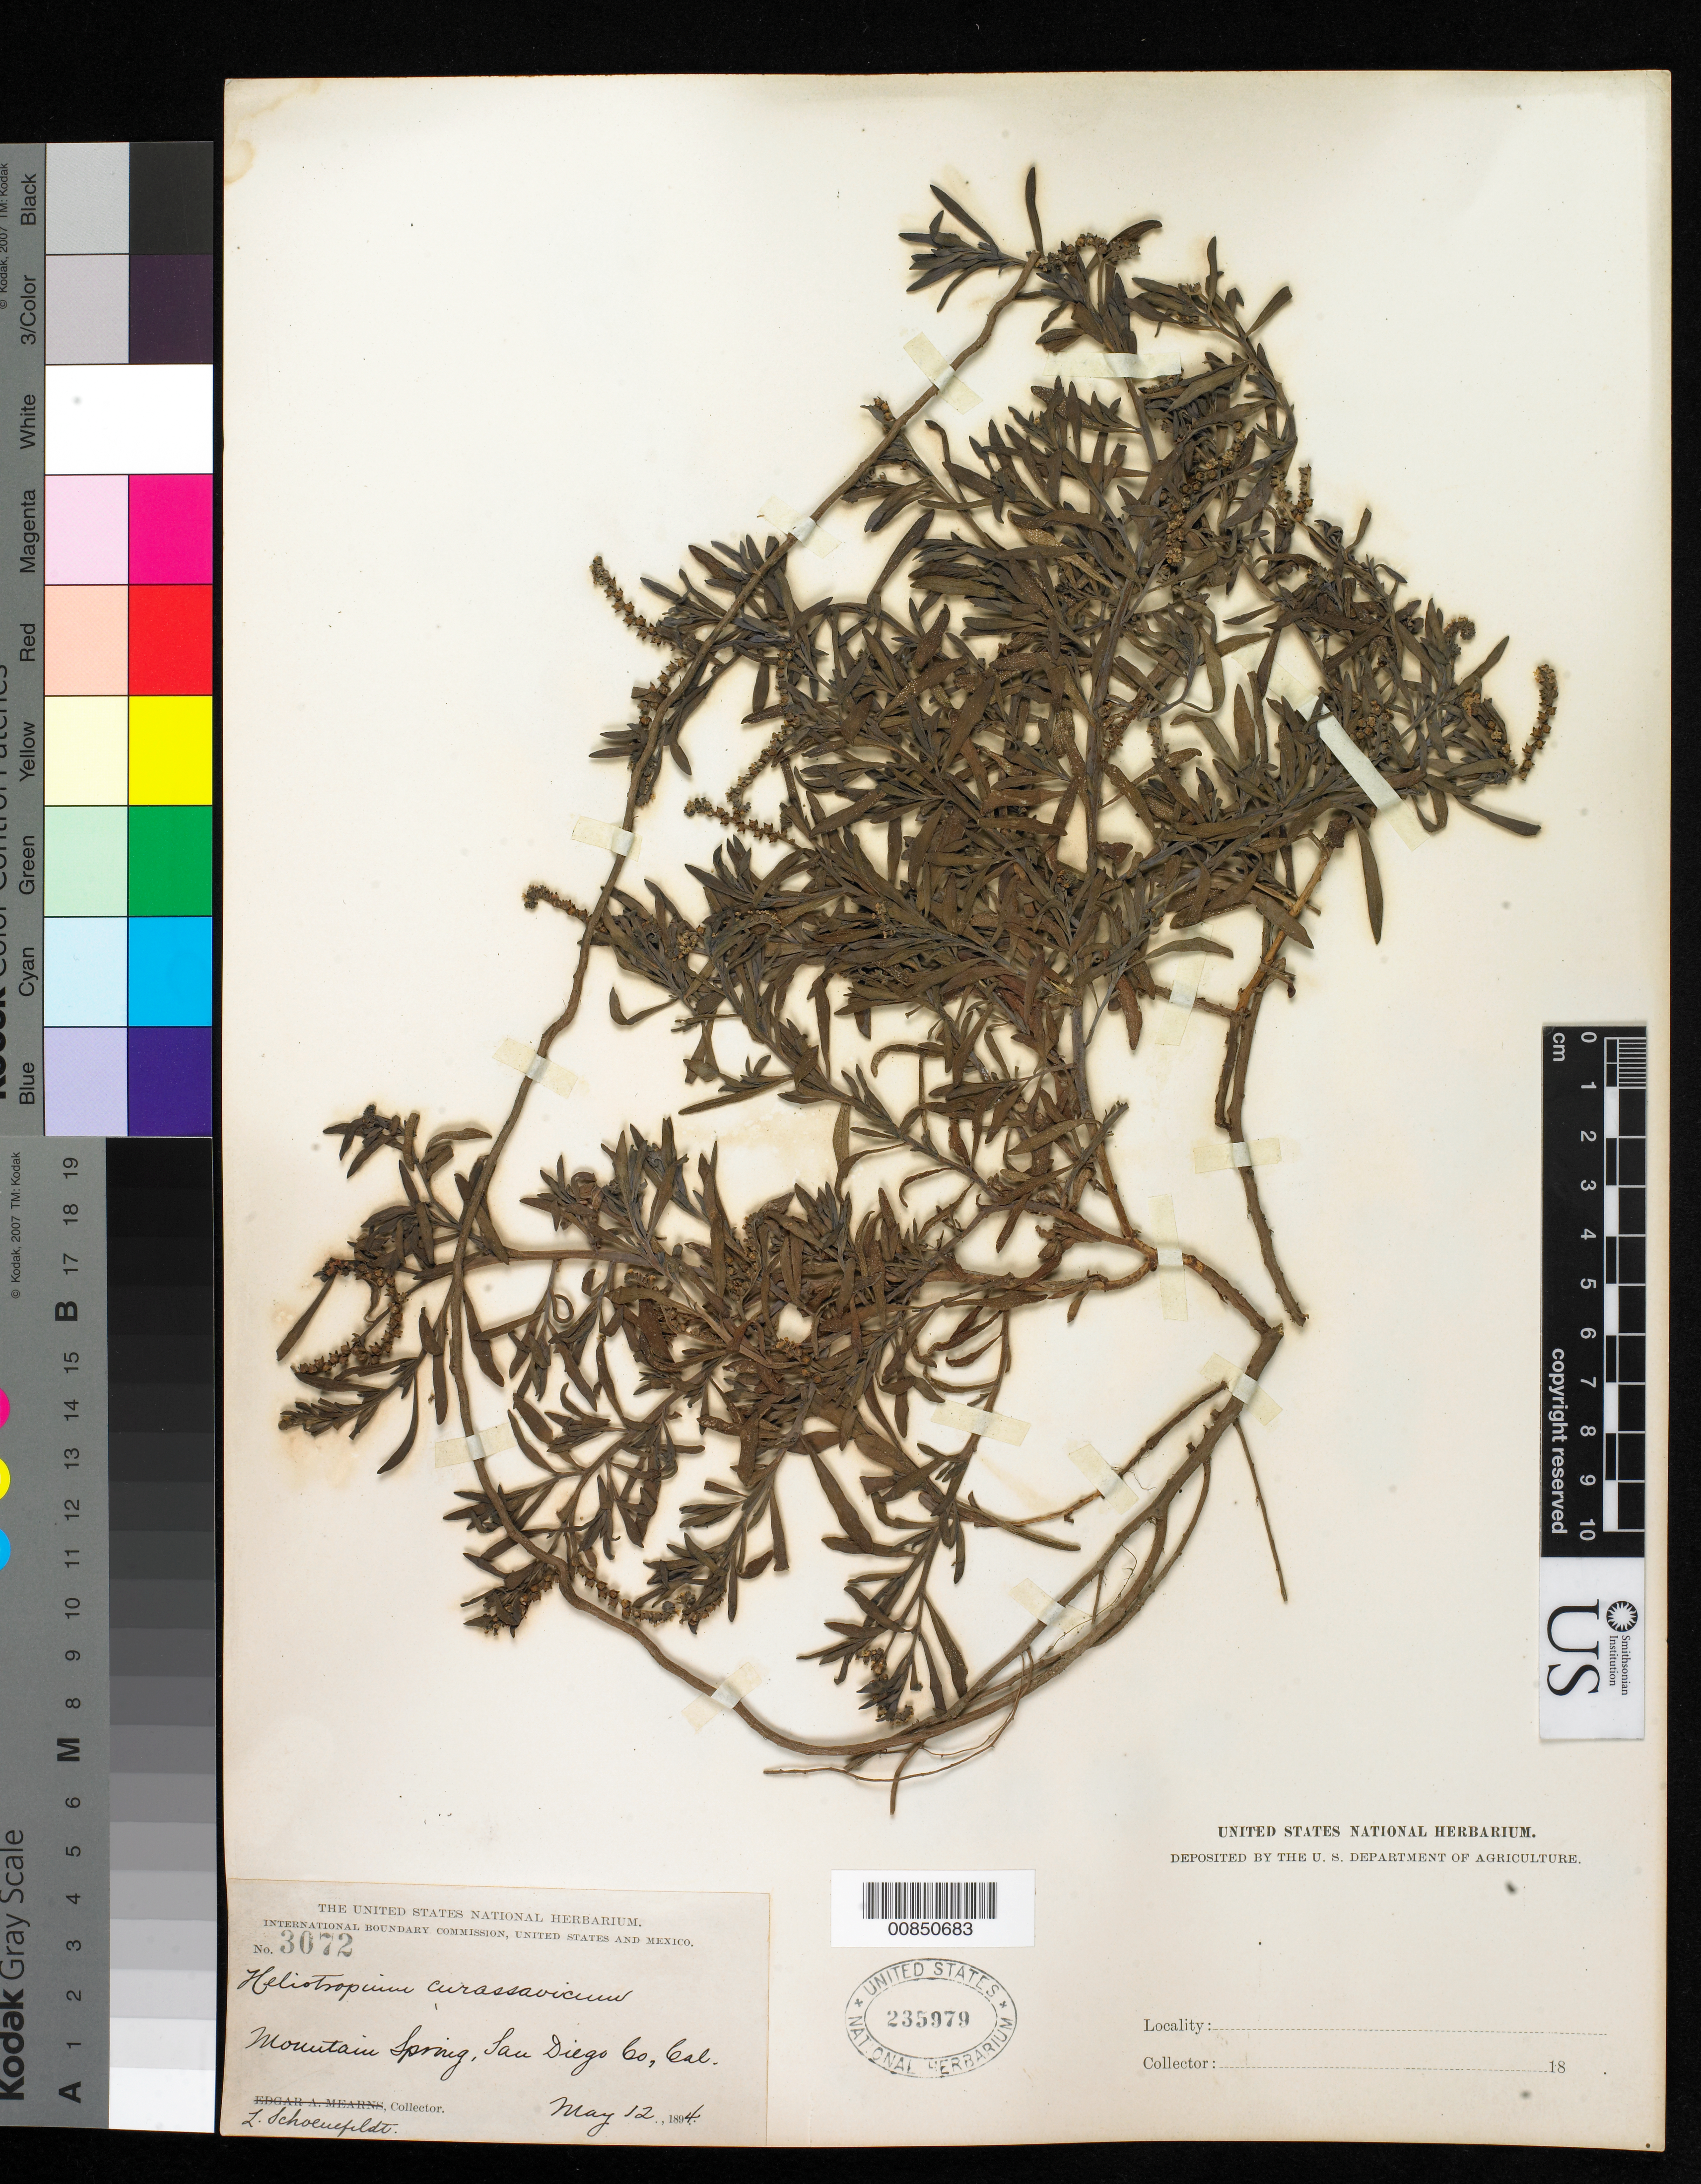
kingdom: Plantae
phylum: Tracheophyta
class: Magnoliopsida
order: Boraginales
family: Heliotropiaceae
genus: Heliotropium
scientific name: Heliotropium curassavicum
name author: L.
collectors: L. Schoenfeldt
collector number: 3072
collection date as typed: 12 May 1894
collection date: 1894-05-12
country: United States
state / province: California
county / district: San Diego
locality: Mountain Spring, San Diego County, California.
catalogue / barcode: US 235979